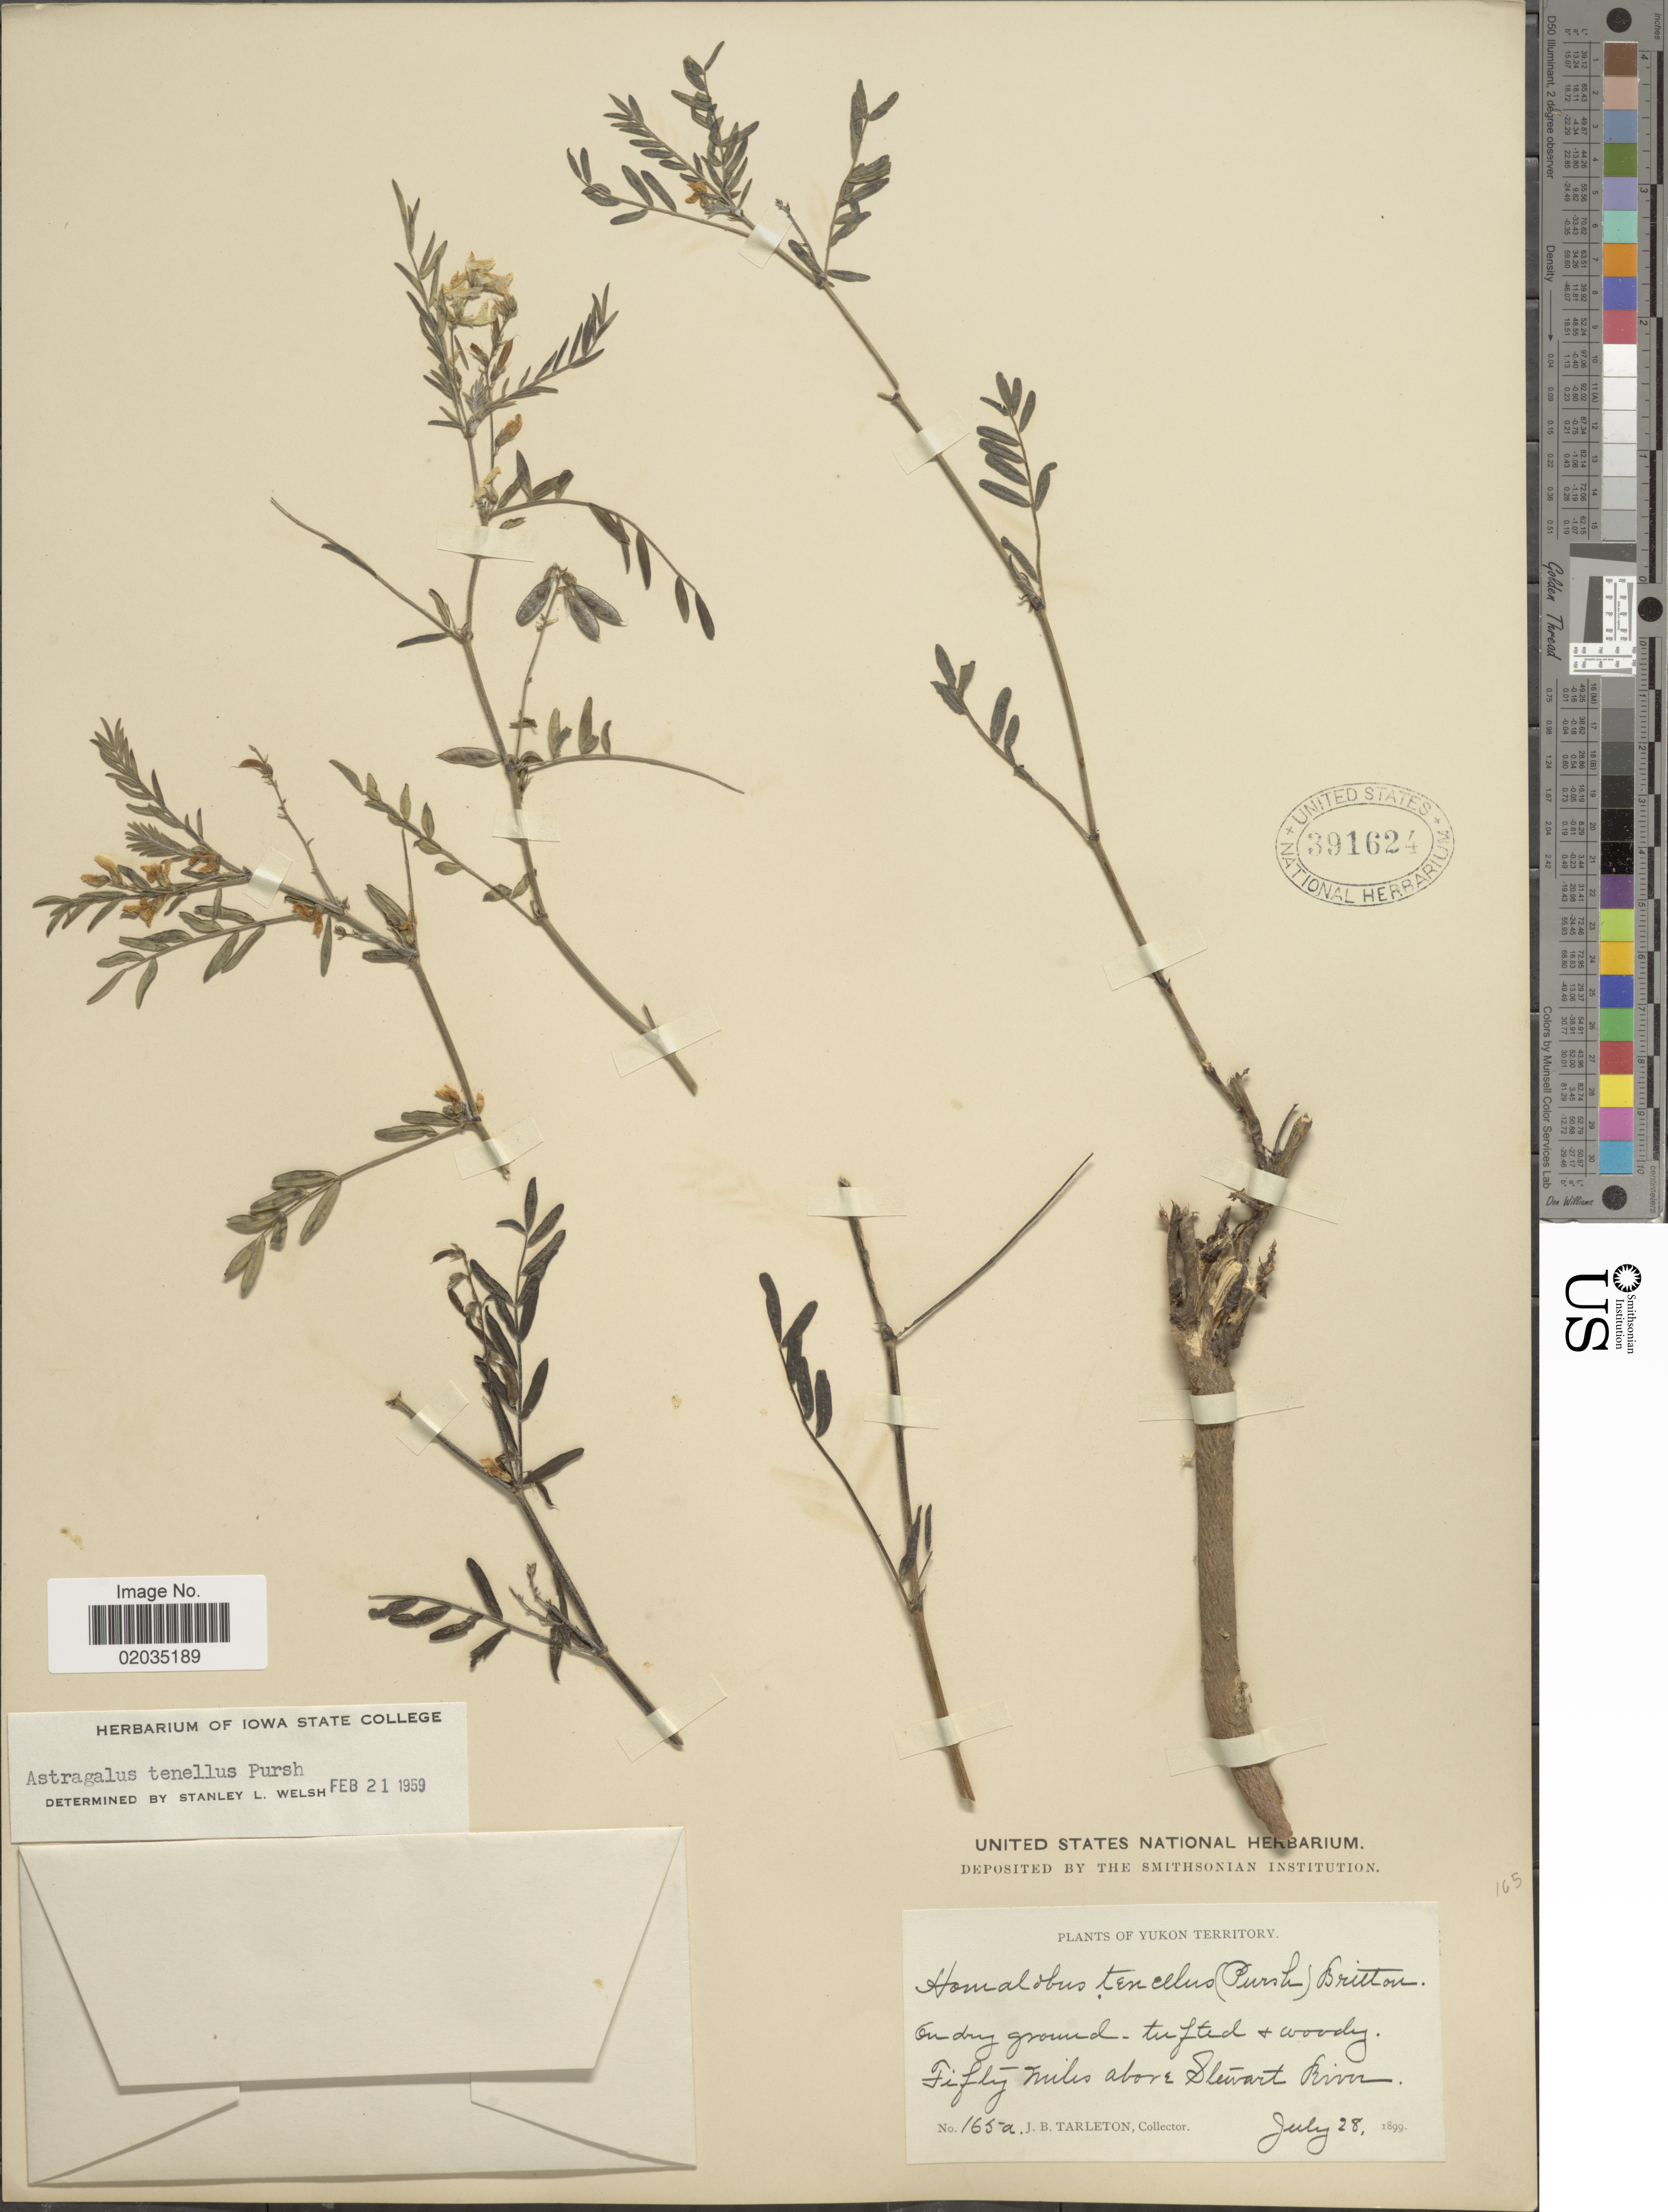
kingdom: Plantae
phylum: Tracheophyta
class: Magnoliopsida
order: Fabales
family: Fabaceae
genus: Astragalus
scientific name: Astragalus tenellus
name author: Pursh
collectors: J. Tarleton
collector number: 165a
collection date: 1899-07-28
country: Canada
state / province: Yukon Territory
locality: On dry ground tufted + woody. Fifty miles above Stewart River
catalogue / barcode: US 391624